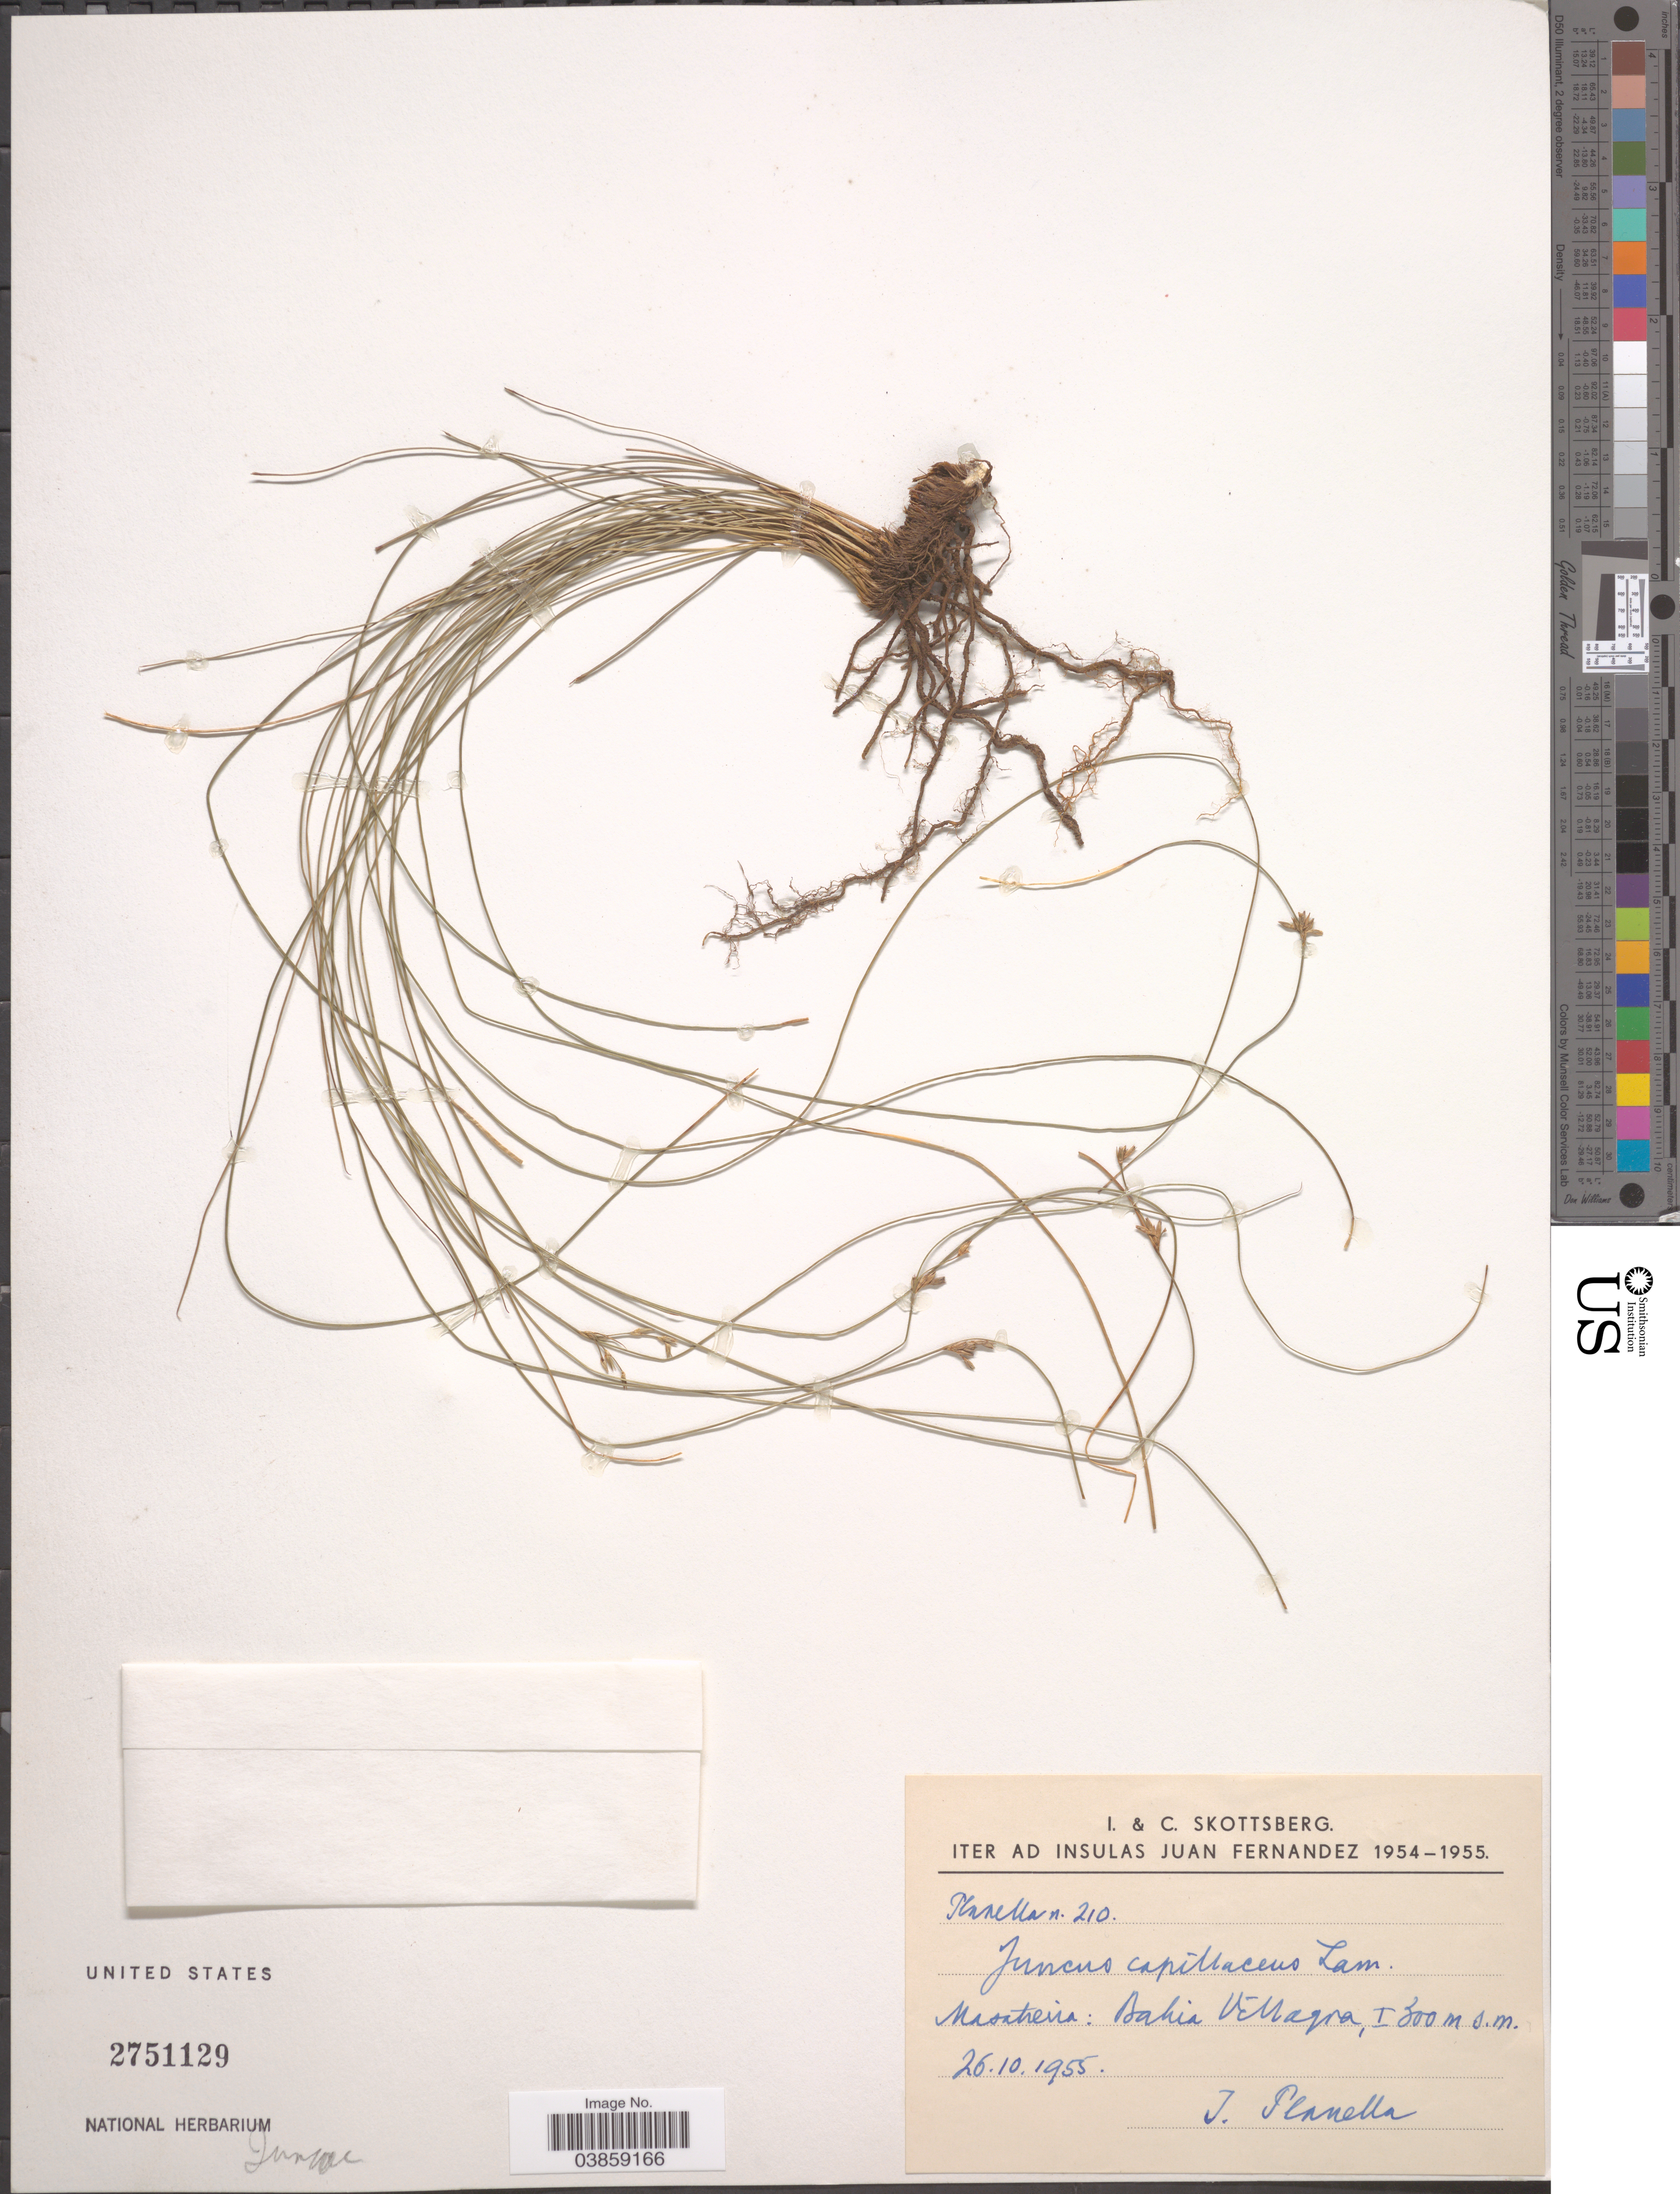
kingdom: Plantae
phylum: Tracheophyta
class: Liliopsida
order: Poales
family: Juncaceae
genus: Juncus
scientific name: Juncus capillaceus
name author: Lam.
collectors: T. Planella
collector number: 210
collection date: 1955-10-26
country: Chile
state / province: Valparaíso (V)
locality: Masatierra: Bahia Villagra.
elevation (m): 300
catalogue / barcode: US 2751129